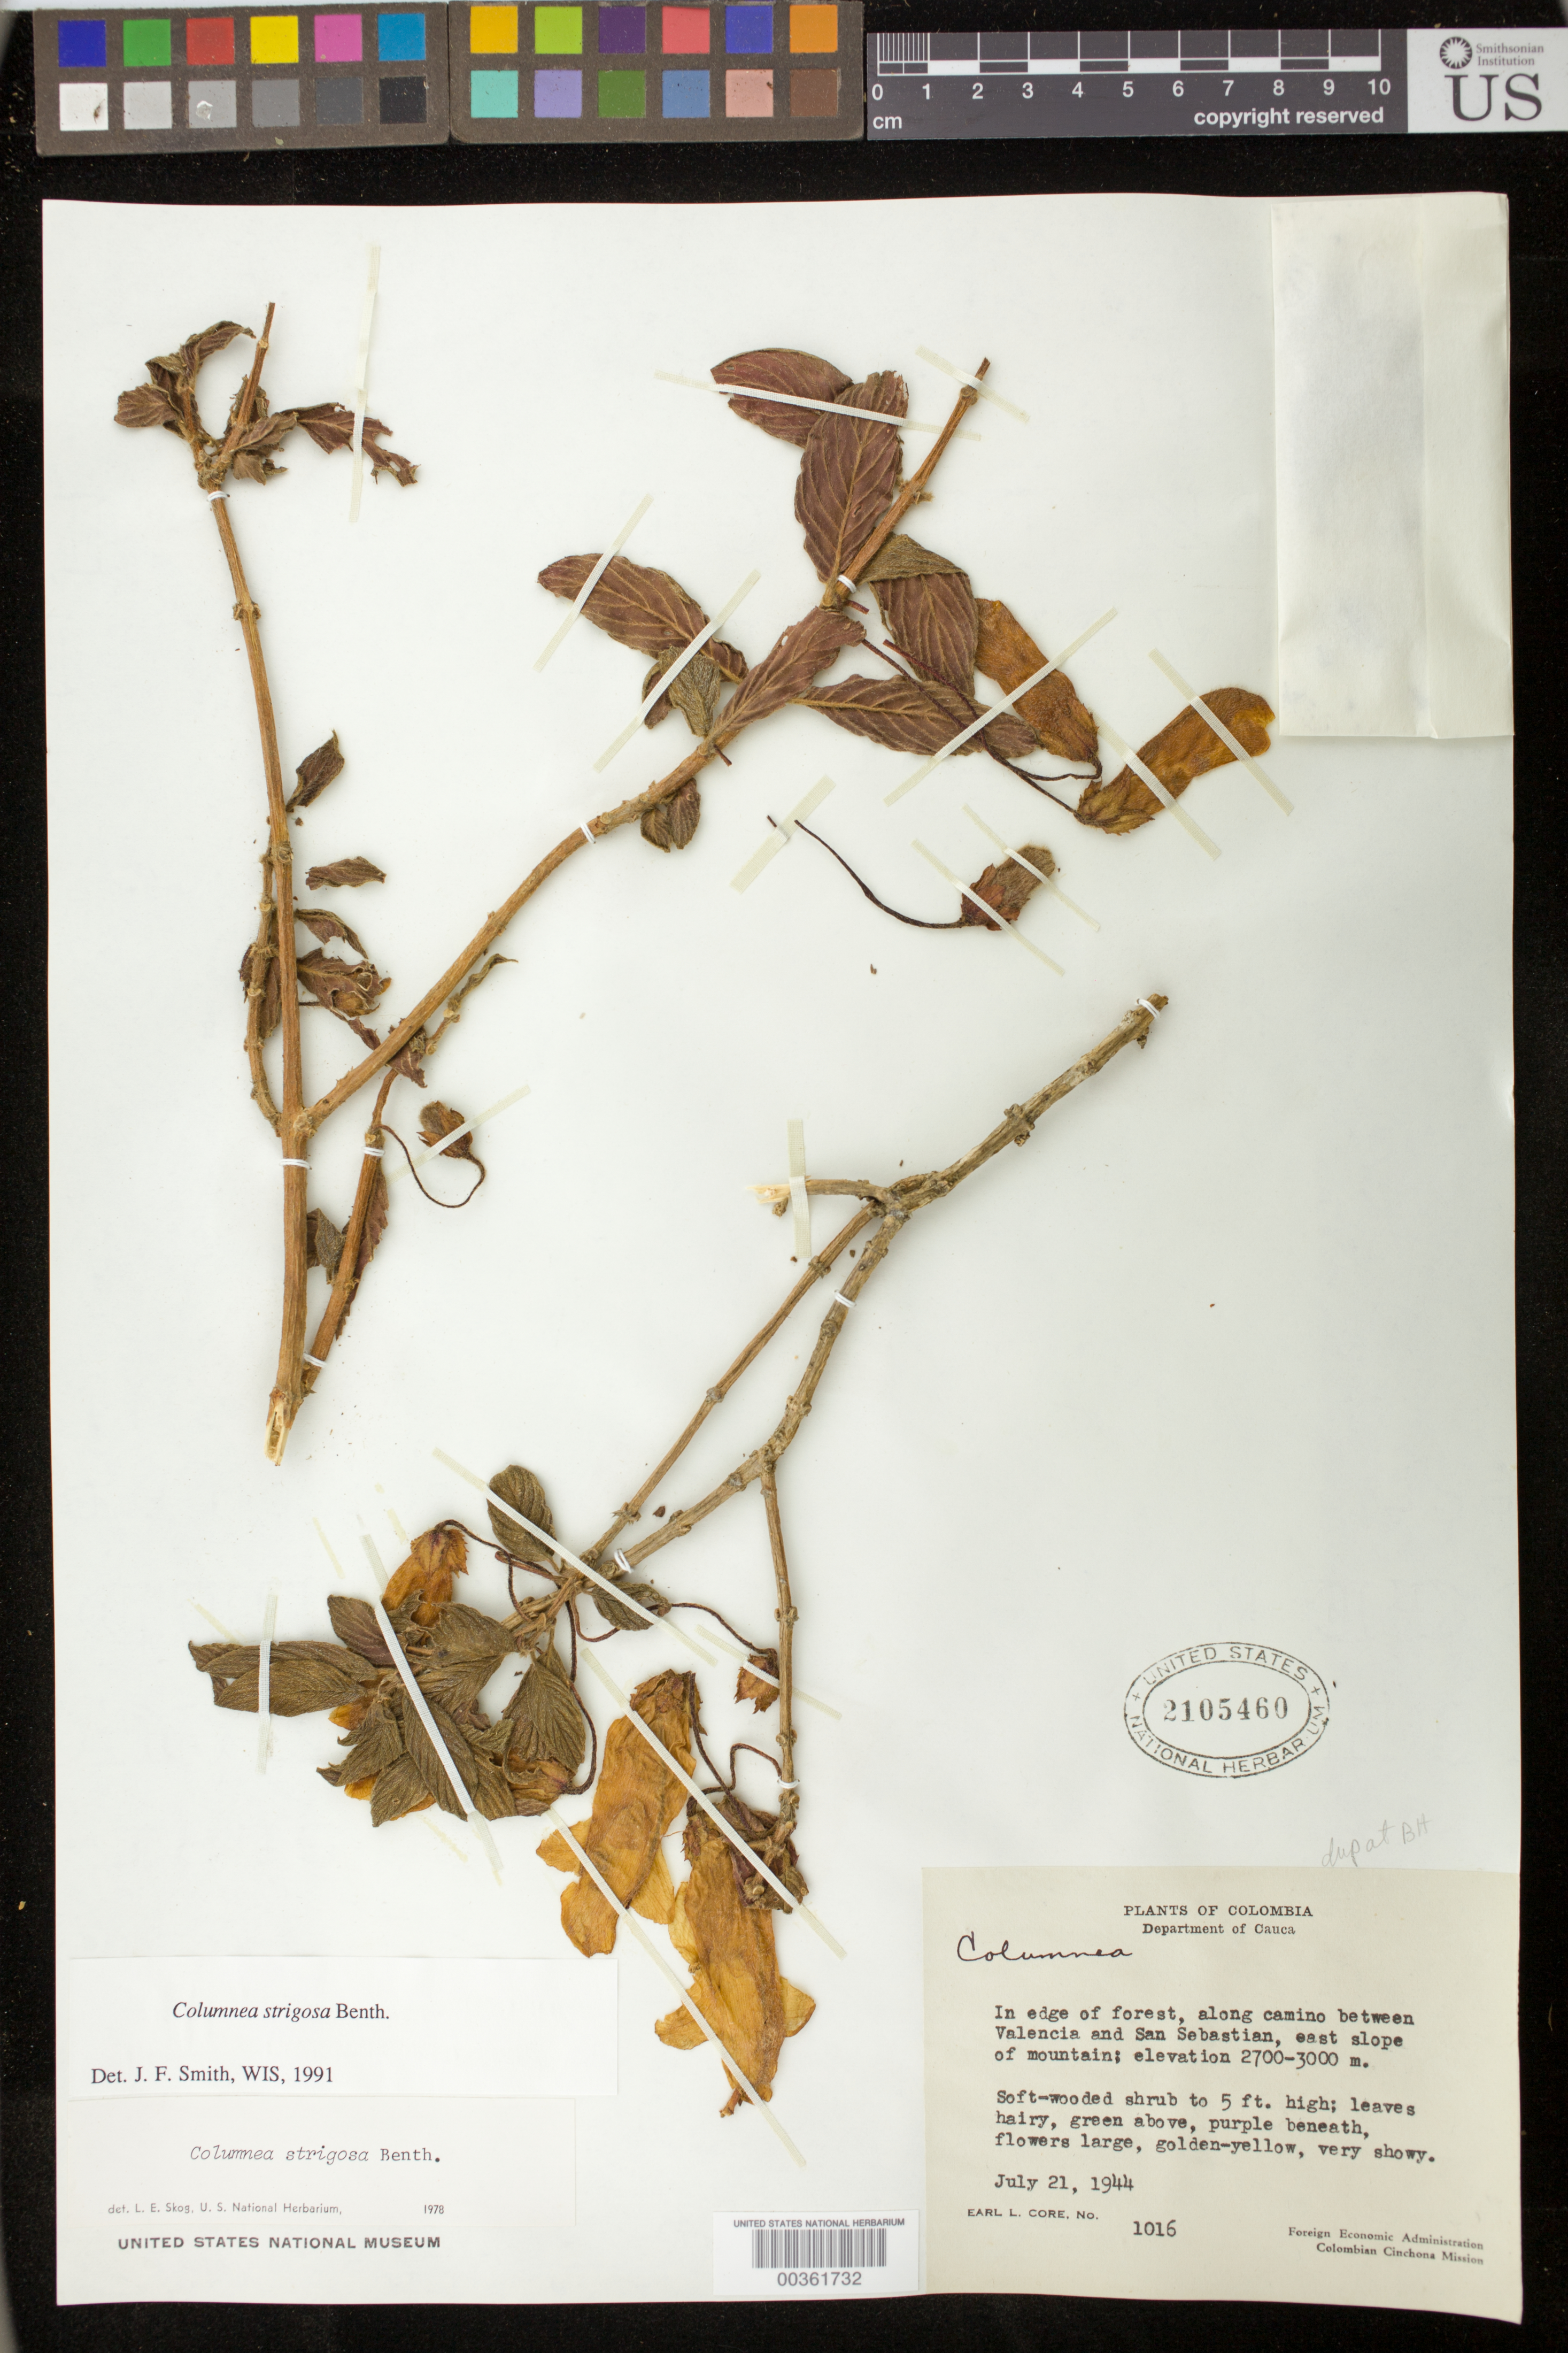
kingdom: Plantae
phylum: Tracheophyta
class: Magnoliopsida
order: Lamiales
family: Gesneriaceae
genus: Columnea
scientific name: Columnea strigosa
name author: Benth.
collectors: E. L. Core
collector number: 1016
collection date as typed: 21 Jul 1944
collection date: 1944-07-21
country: Colombia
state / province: Cauca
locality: Along camino between Valencia and San Sebastian, E slope of mountain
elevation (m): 2700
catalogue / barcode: US 2105460